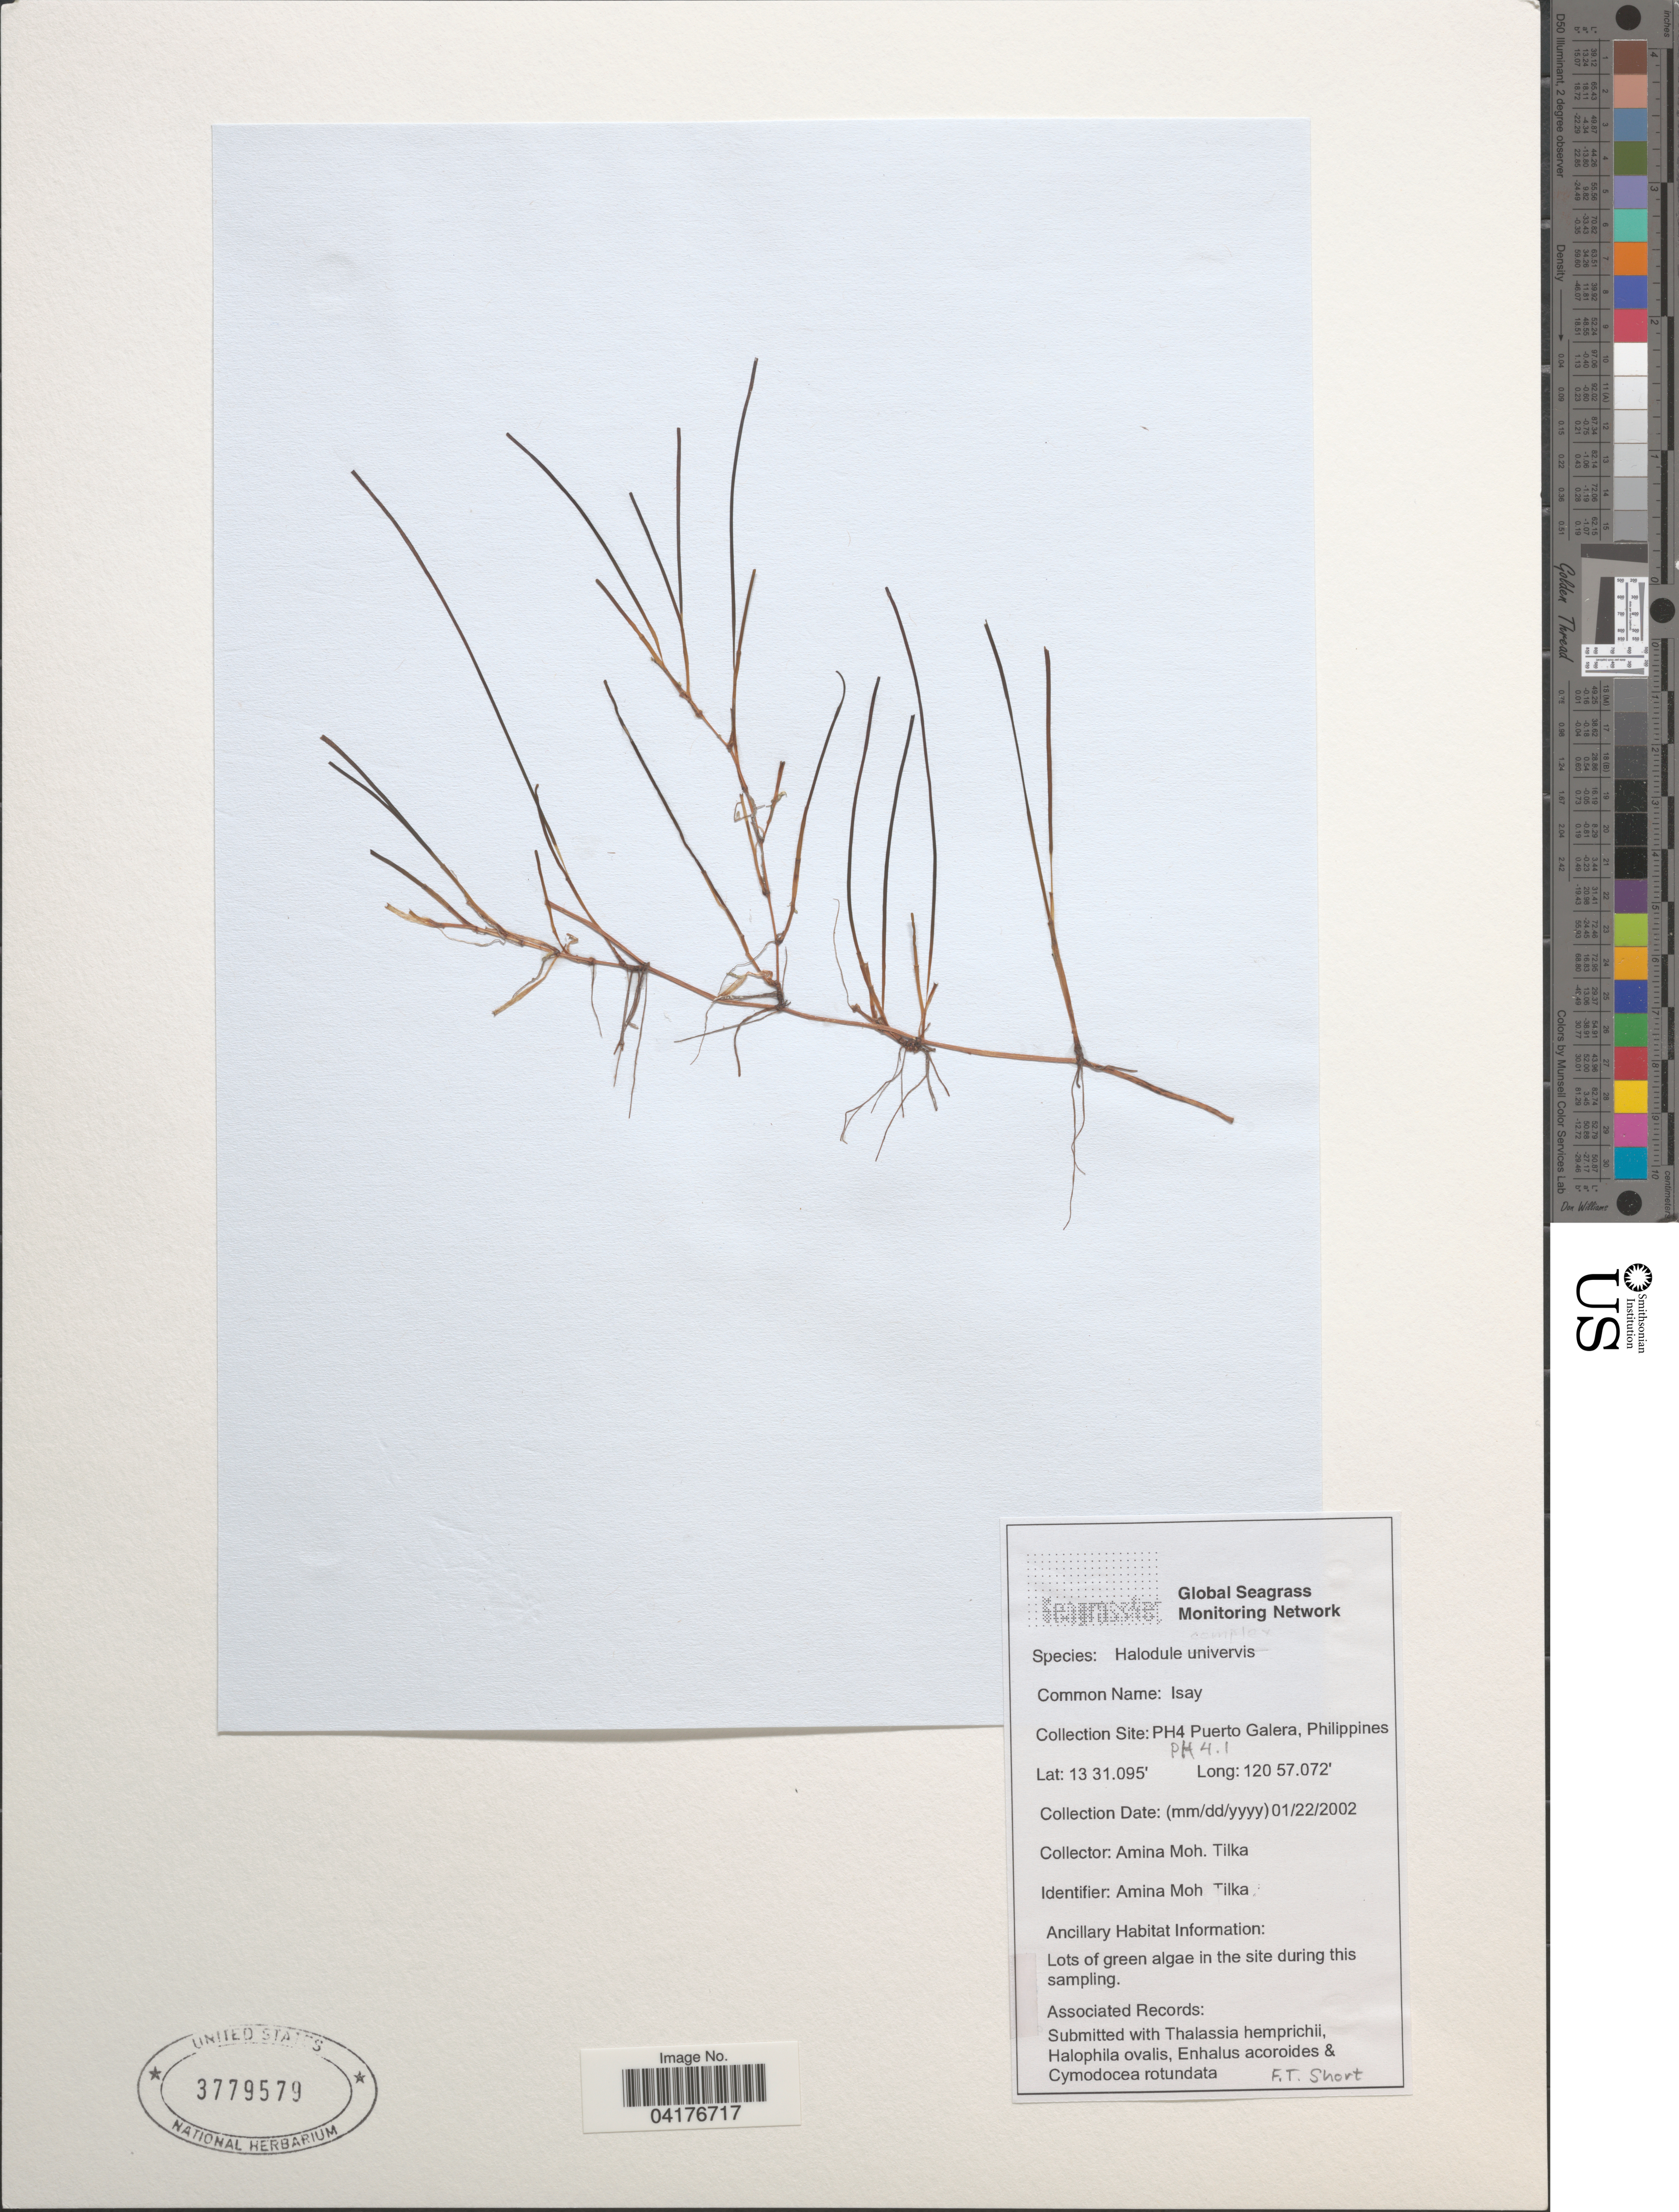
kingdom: Plantae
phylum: Tracheophyta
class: Liliopsida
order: Alismatales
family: Cymodoceaceae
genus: Halodule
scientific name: Halodule uninervis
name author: (Forssk.) Asch.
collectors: A. Tilka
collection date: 2002-01-22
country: Philippines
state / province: Mimaropa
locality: PH4.1 Puerto Galera.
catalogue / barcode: US 3779579